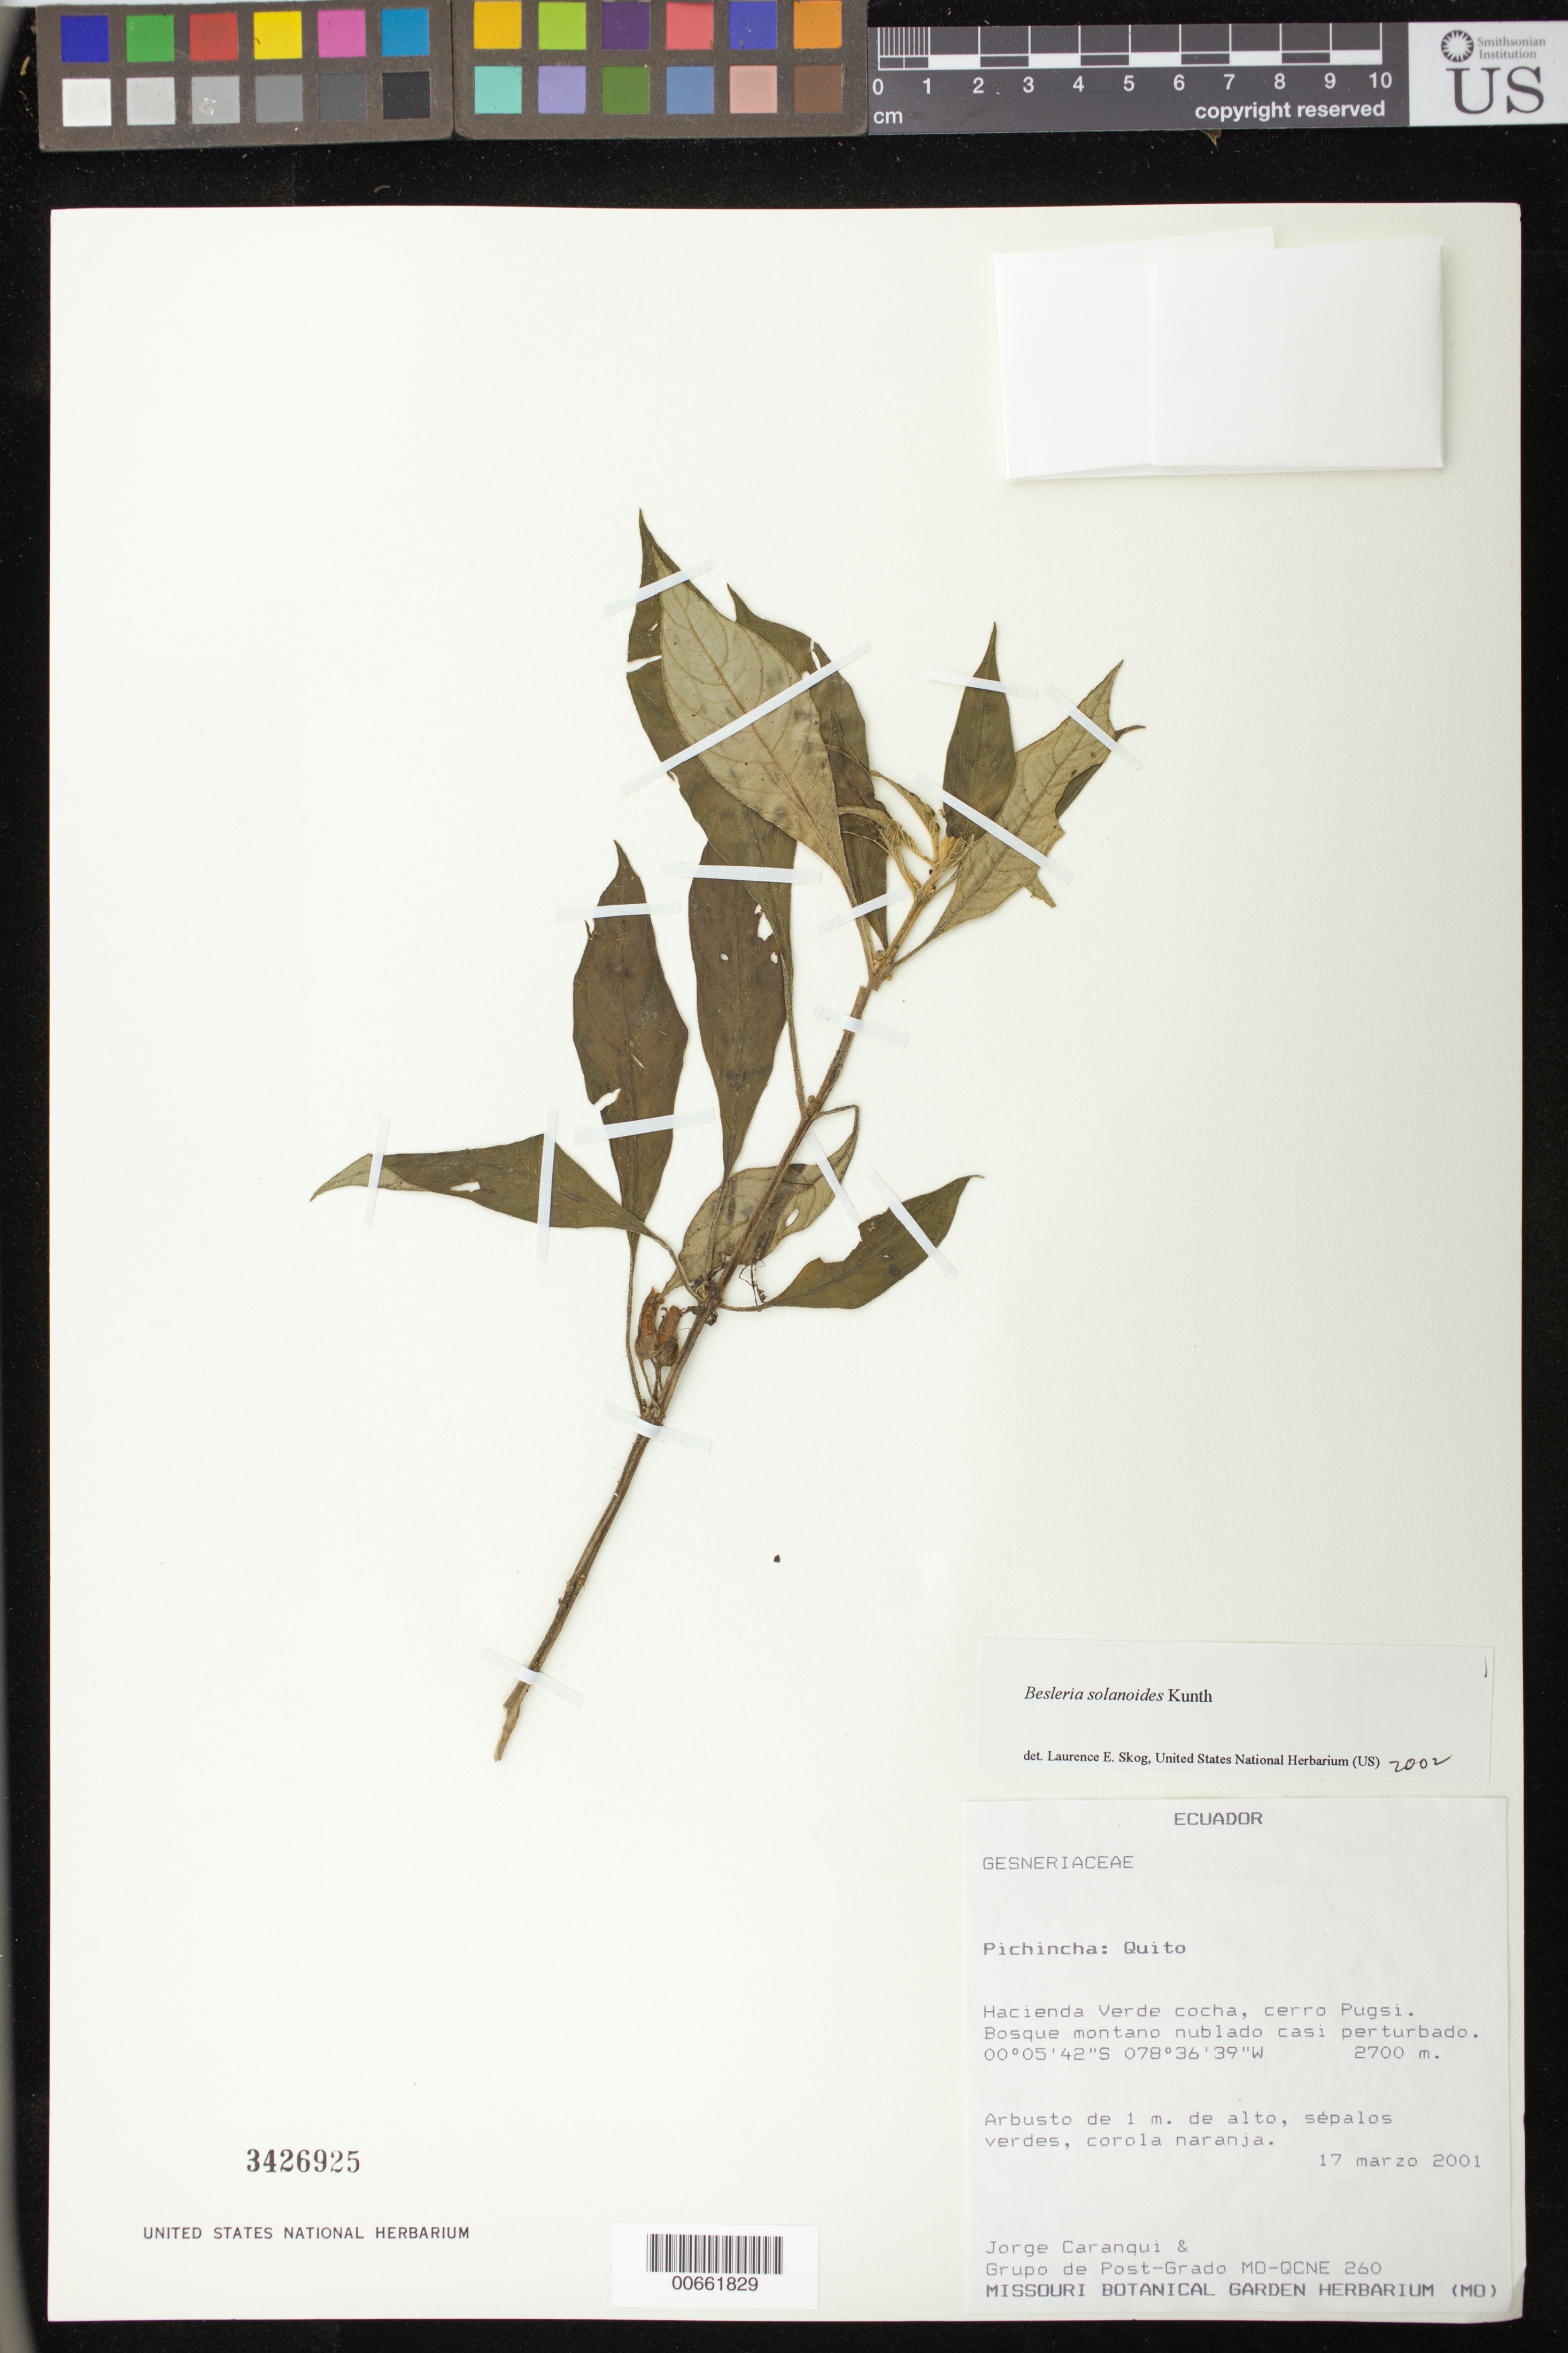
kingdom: Plantae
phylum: Tracheophyta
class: Magnoliopsida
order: Lamiales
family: Gesneriaceae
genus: Besleria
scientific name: Besleria solanoides var. solanoides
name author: Kunth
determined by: Clark, J. L., (SEL), The Marie Selby Botanical Garden (UNITED STATES)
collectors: J. Caranqui & Grupo Post-Grado MO-QCNE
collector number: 260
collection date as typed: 17 Mar 2001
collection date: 2001-03-17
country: Ecuador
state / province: Pichincha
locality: Quito, Hacienda Verde cocha, cerro Pugsi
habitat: Bosque montano nublado casi perturbado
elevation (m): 2700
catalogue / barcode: US 3426925